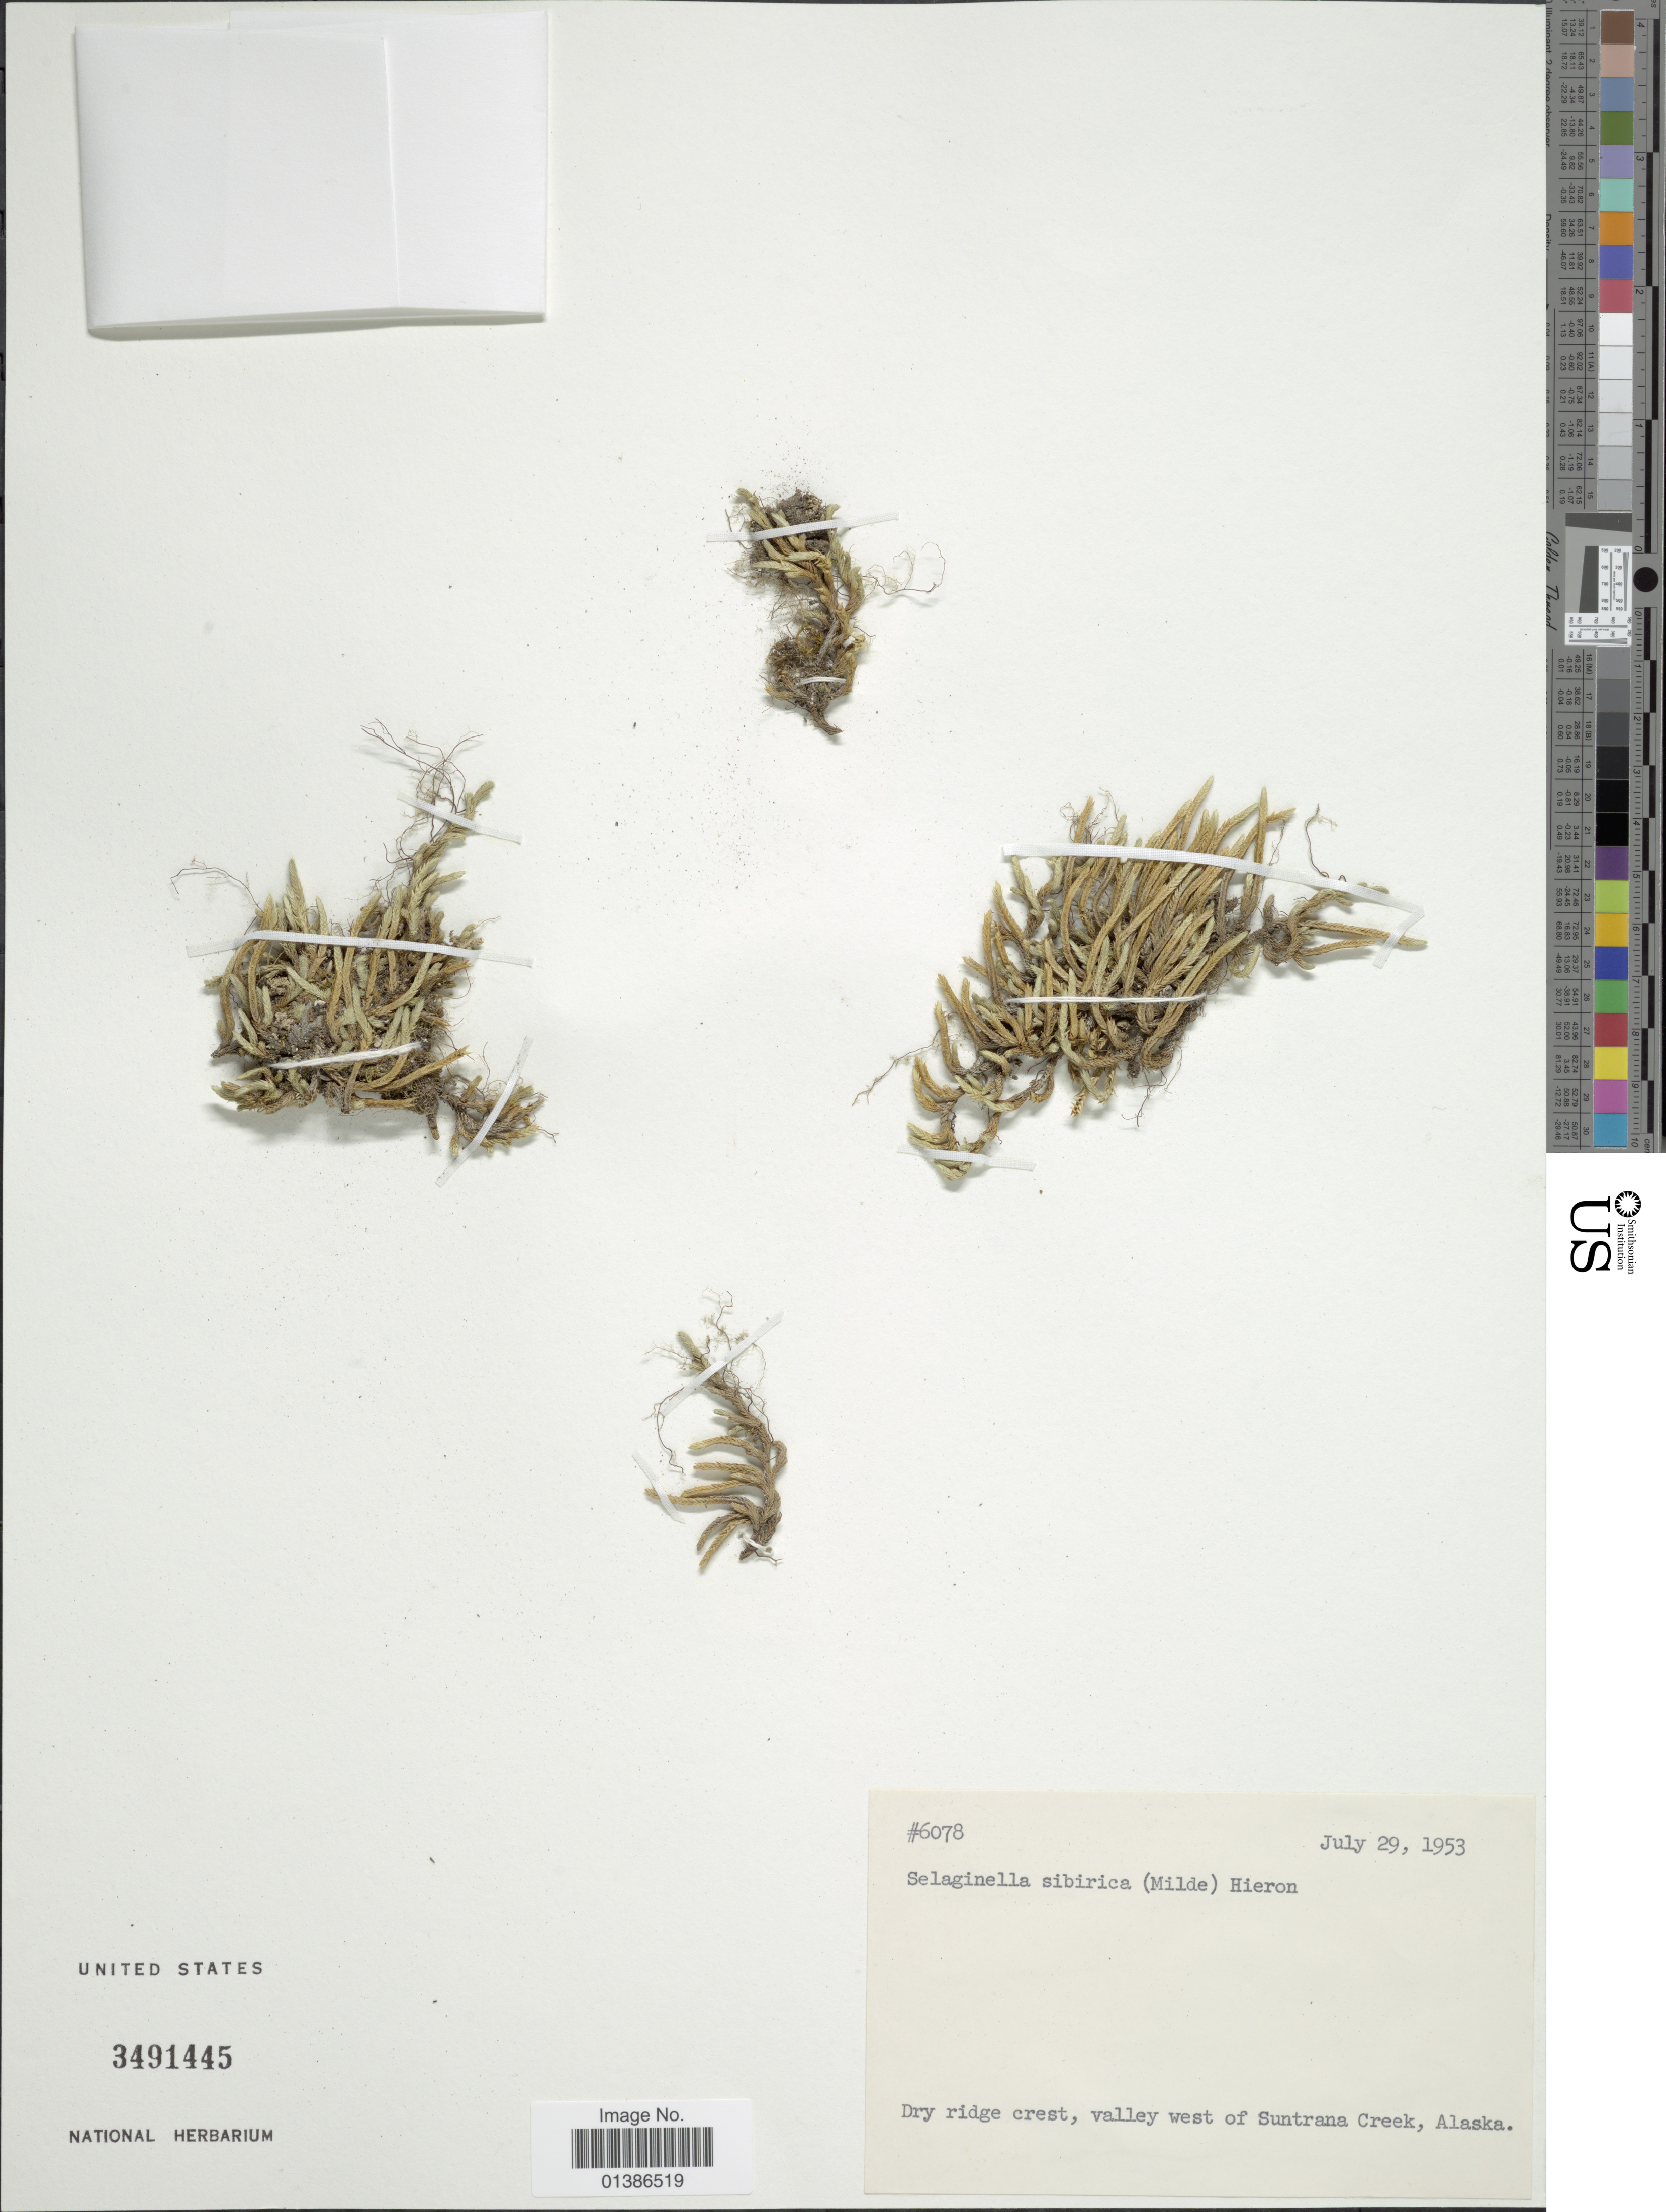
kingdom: Plantae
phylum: Tracheophyta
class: Lycopodiopsida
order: Selaginellales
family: Selaginellaceae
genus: Selaginella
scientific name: Selaginella sibirica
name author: (Milde) Hieron.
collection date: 1953-07-29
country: United States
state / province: Alaska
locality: Valley west of Suntrana Creek.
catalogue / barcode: US 3491445